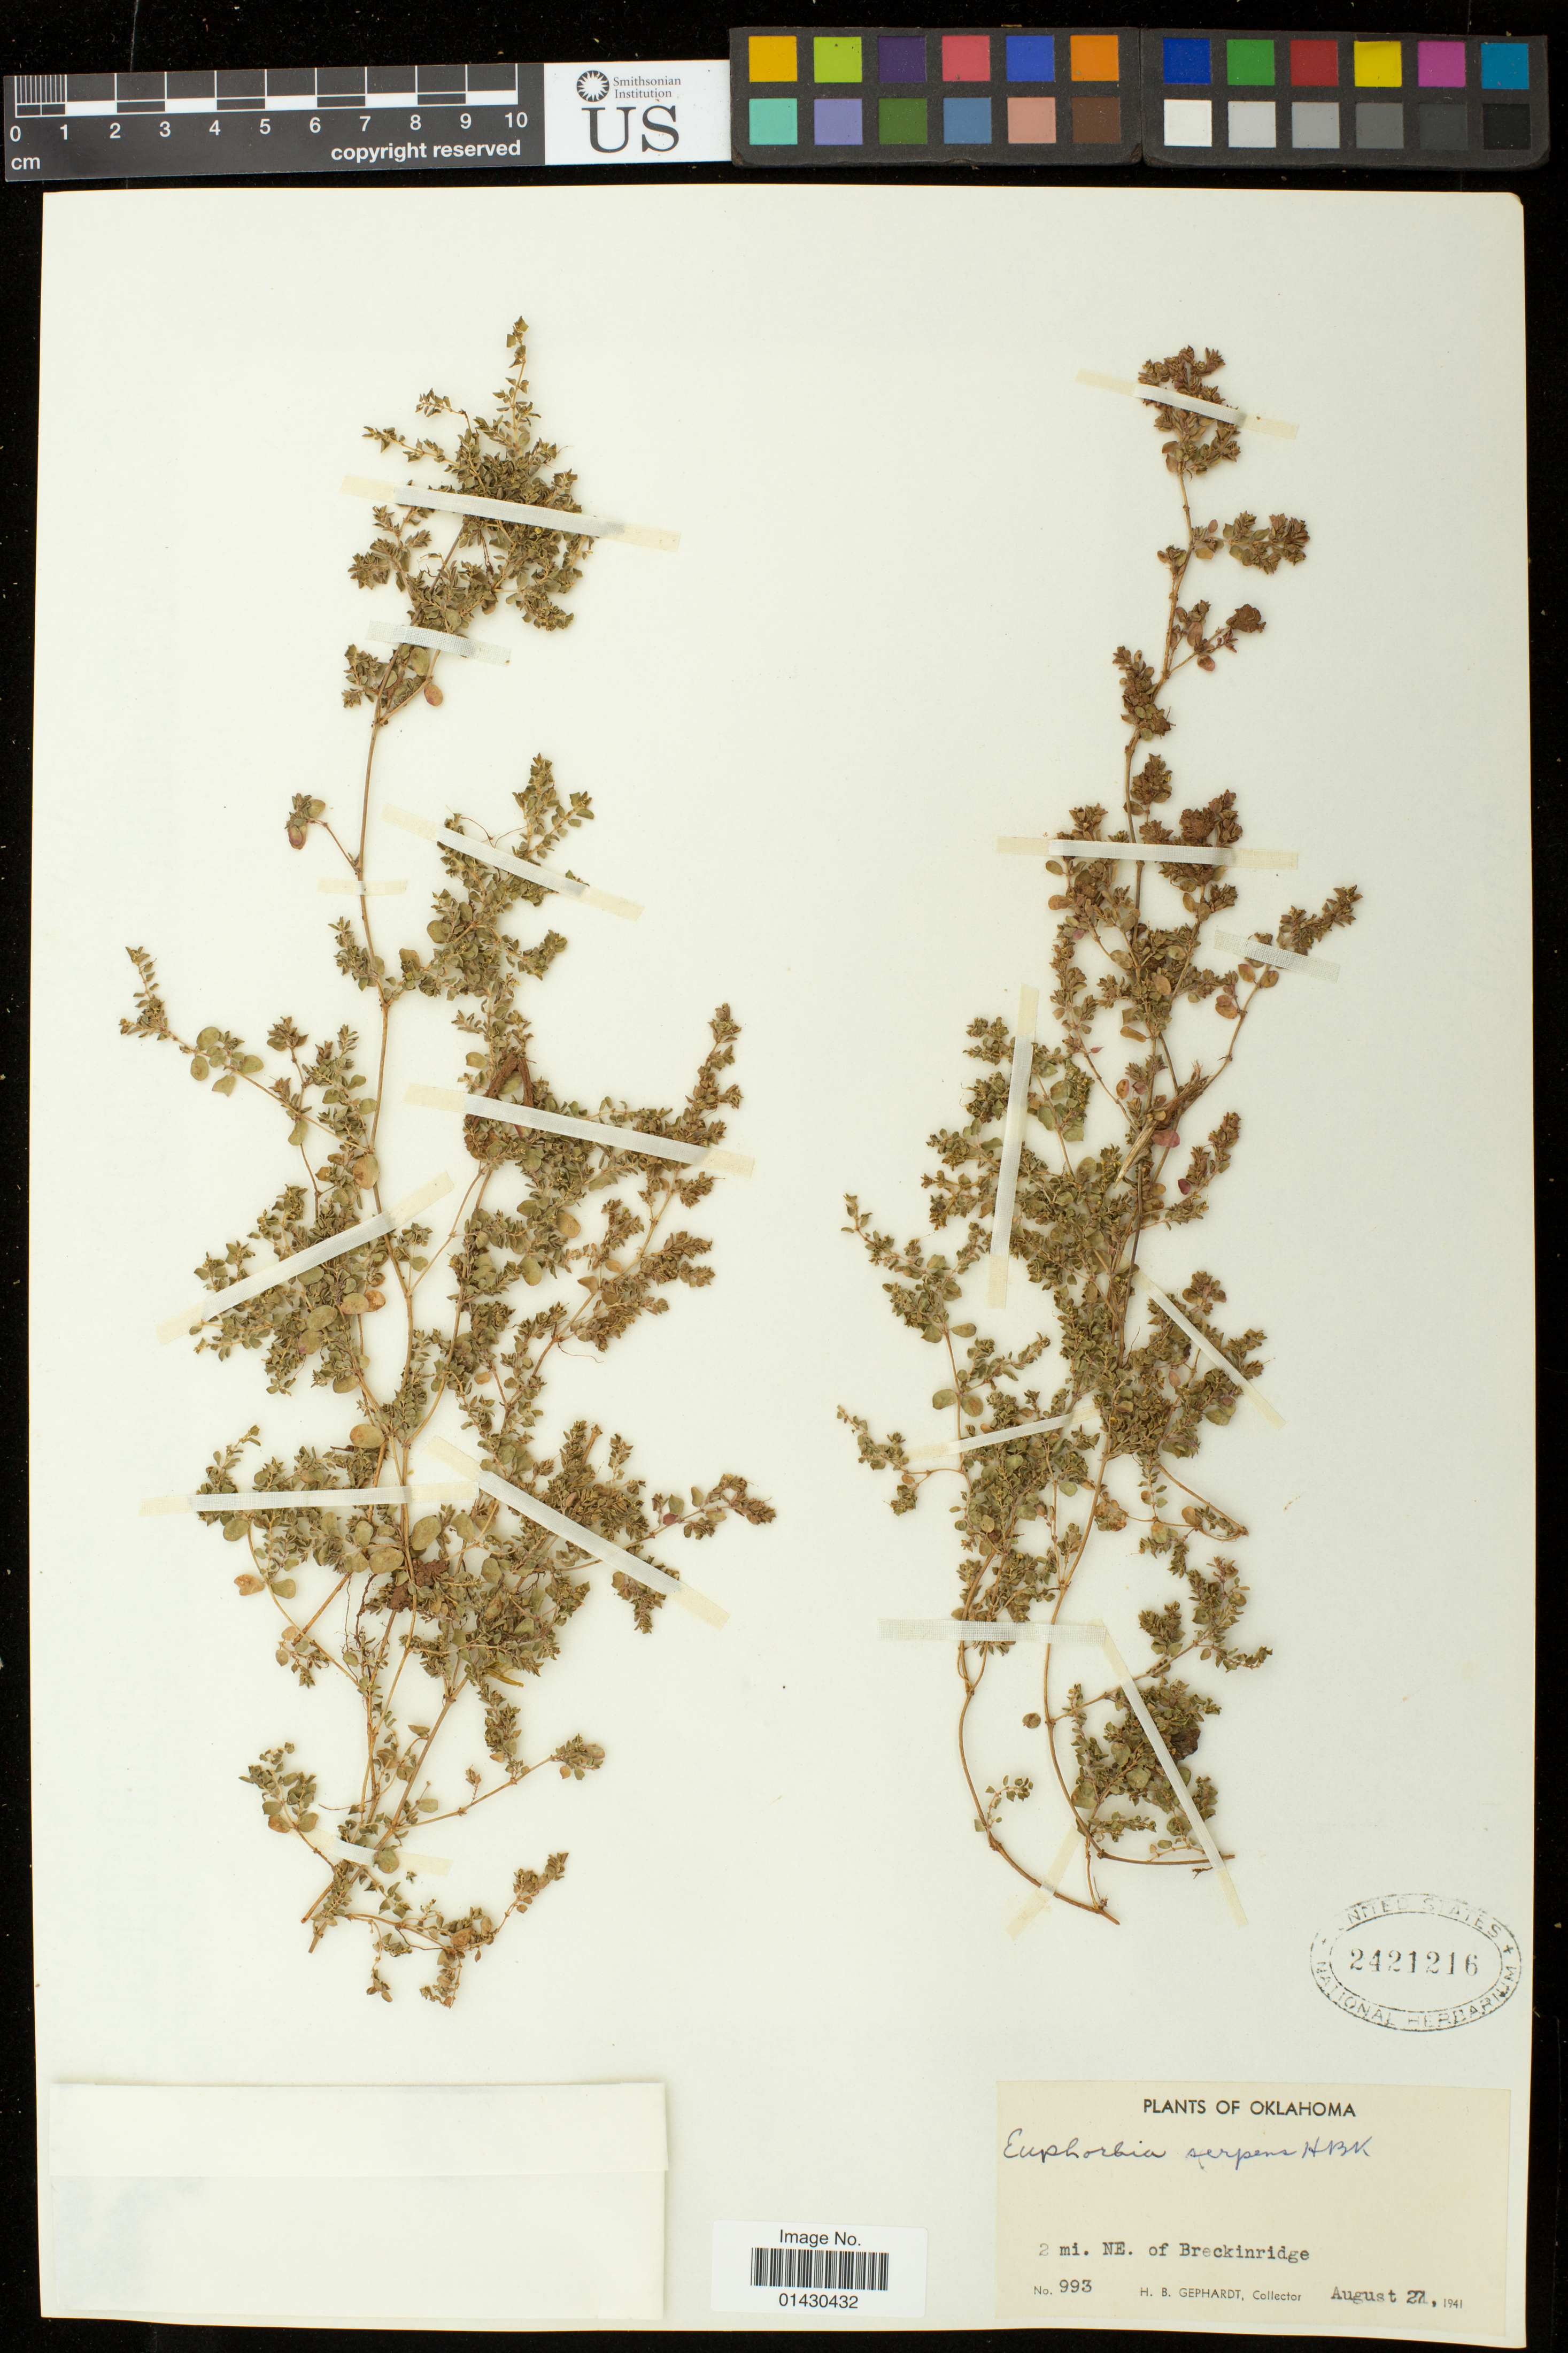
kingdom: Plantae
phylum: Tracheophyta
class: Magnoliopsida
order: Malpighiales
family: Euphorbiaceae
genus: Euphorbia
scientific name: Euphorbia serpens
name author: Kunth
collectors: H. Gephardt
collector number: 993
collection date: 1941-08-27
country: United States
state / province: Oklahoma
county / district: Garfield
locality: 2 mi. NE. of Breckinridge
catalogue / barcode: US 2421216